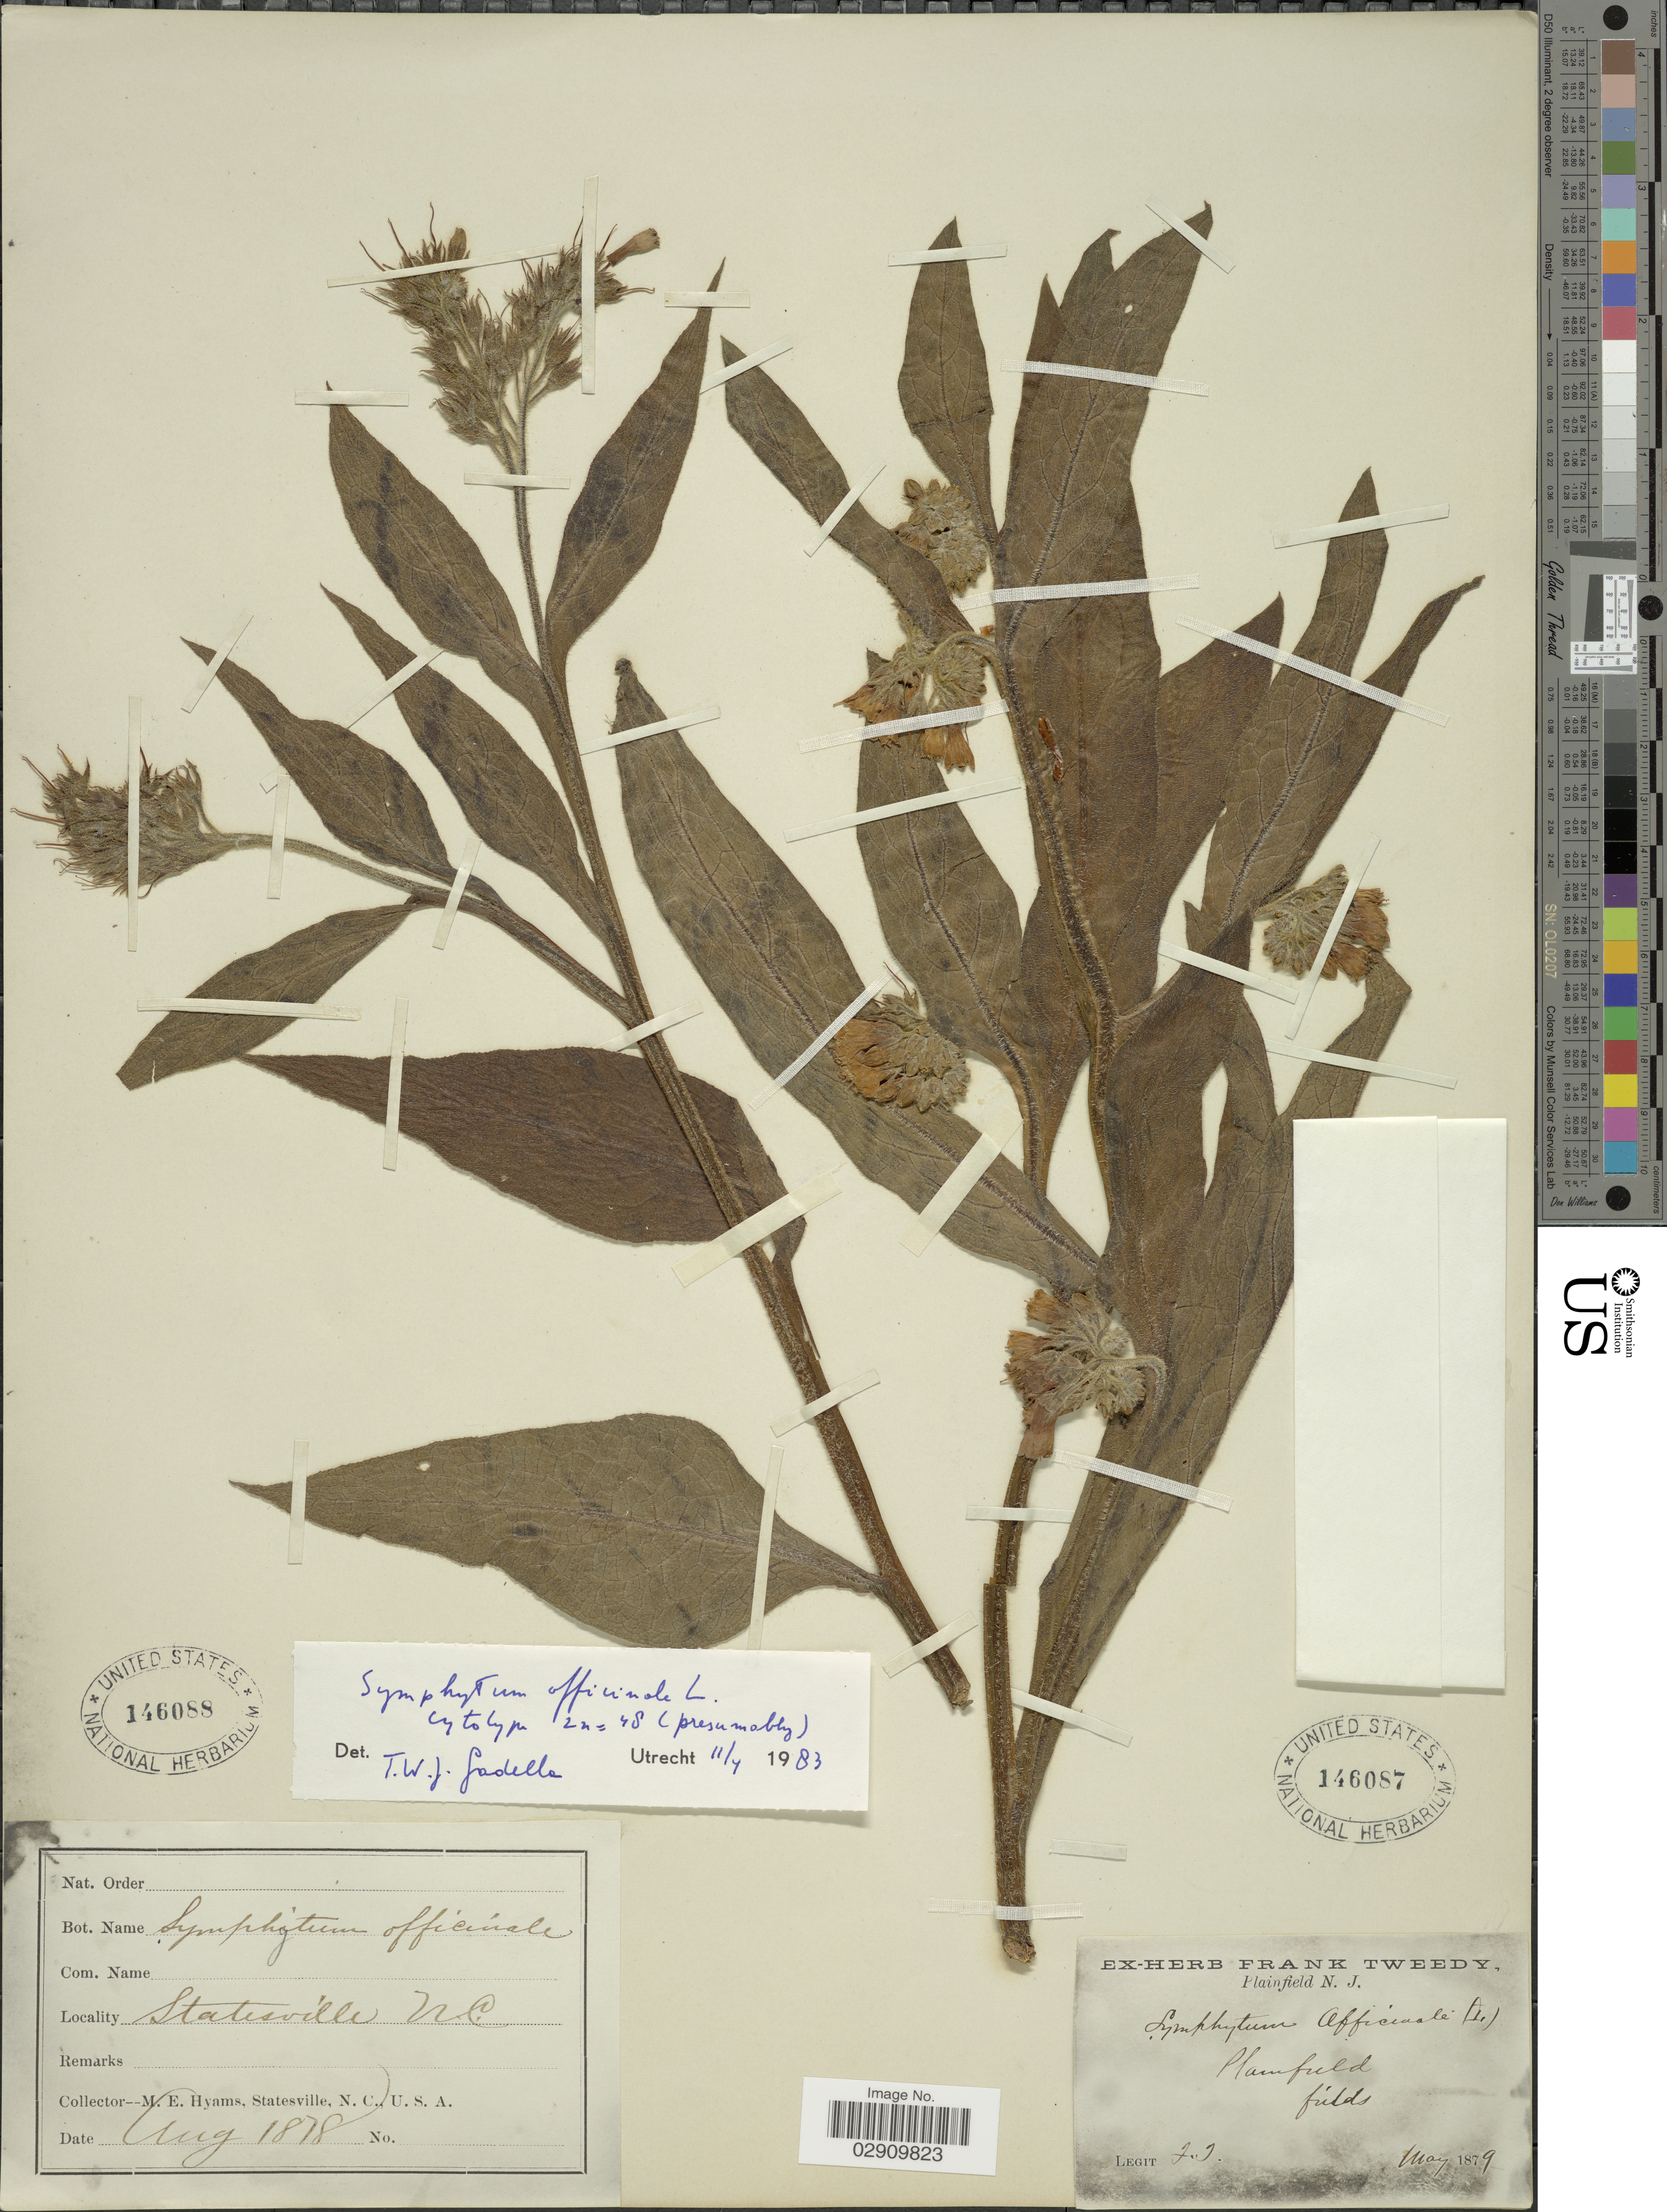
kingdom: Plantae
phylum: Tracheophyta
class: Magnoliopsida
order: Boraginales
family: Boraginaceae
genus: Symphytum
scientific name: Symphytum officinale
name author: L.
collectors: F. Tweedy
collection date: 1879-05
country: United States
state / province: New Jersey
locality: Planfield fields.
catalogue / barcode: US 146087